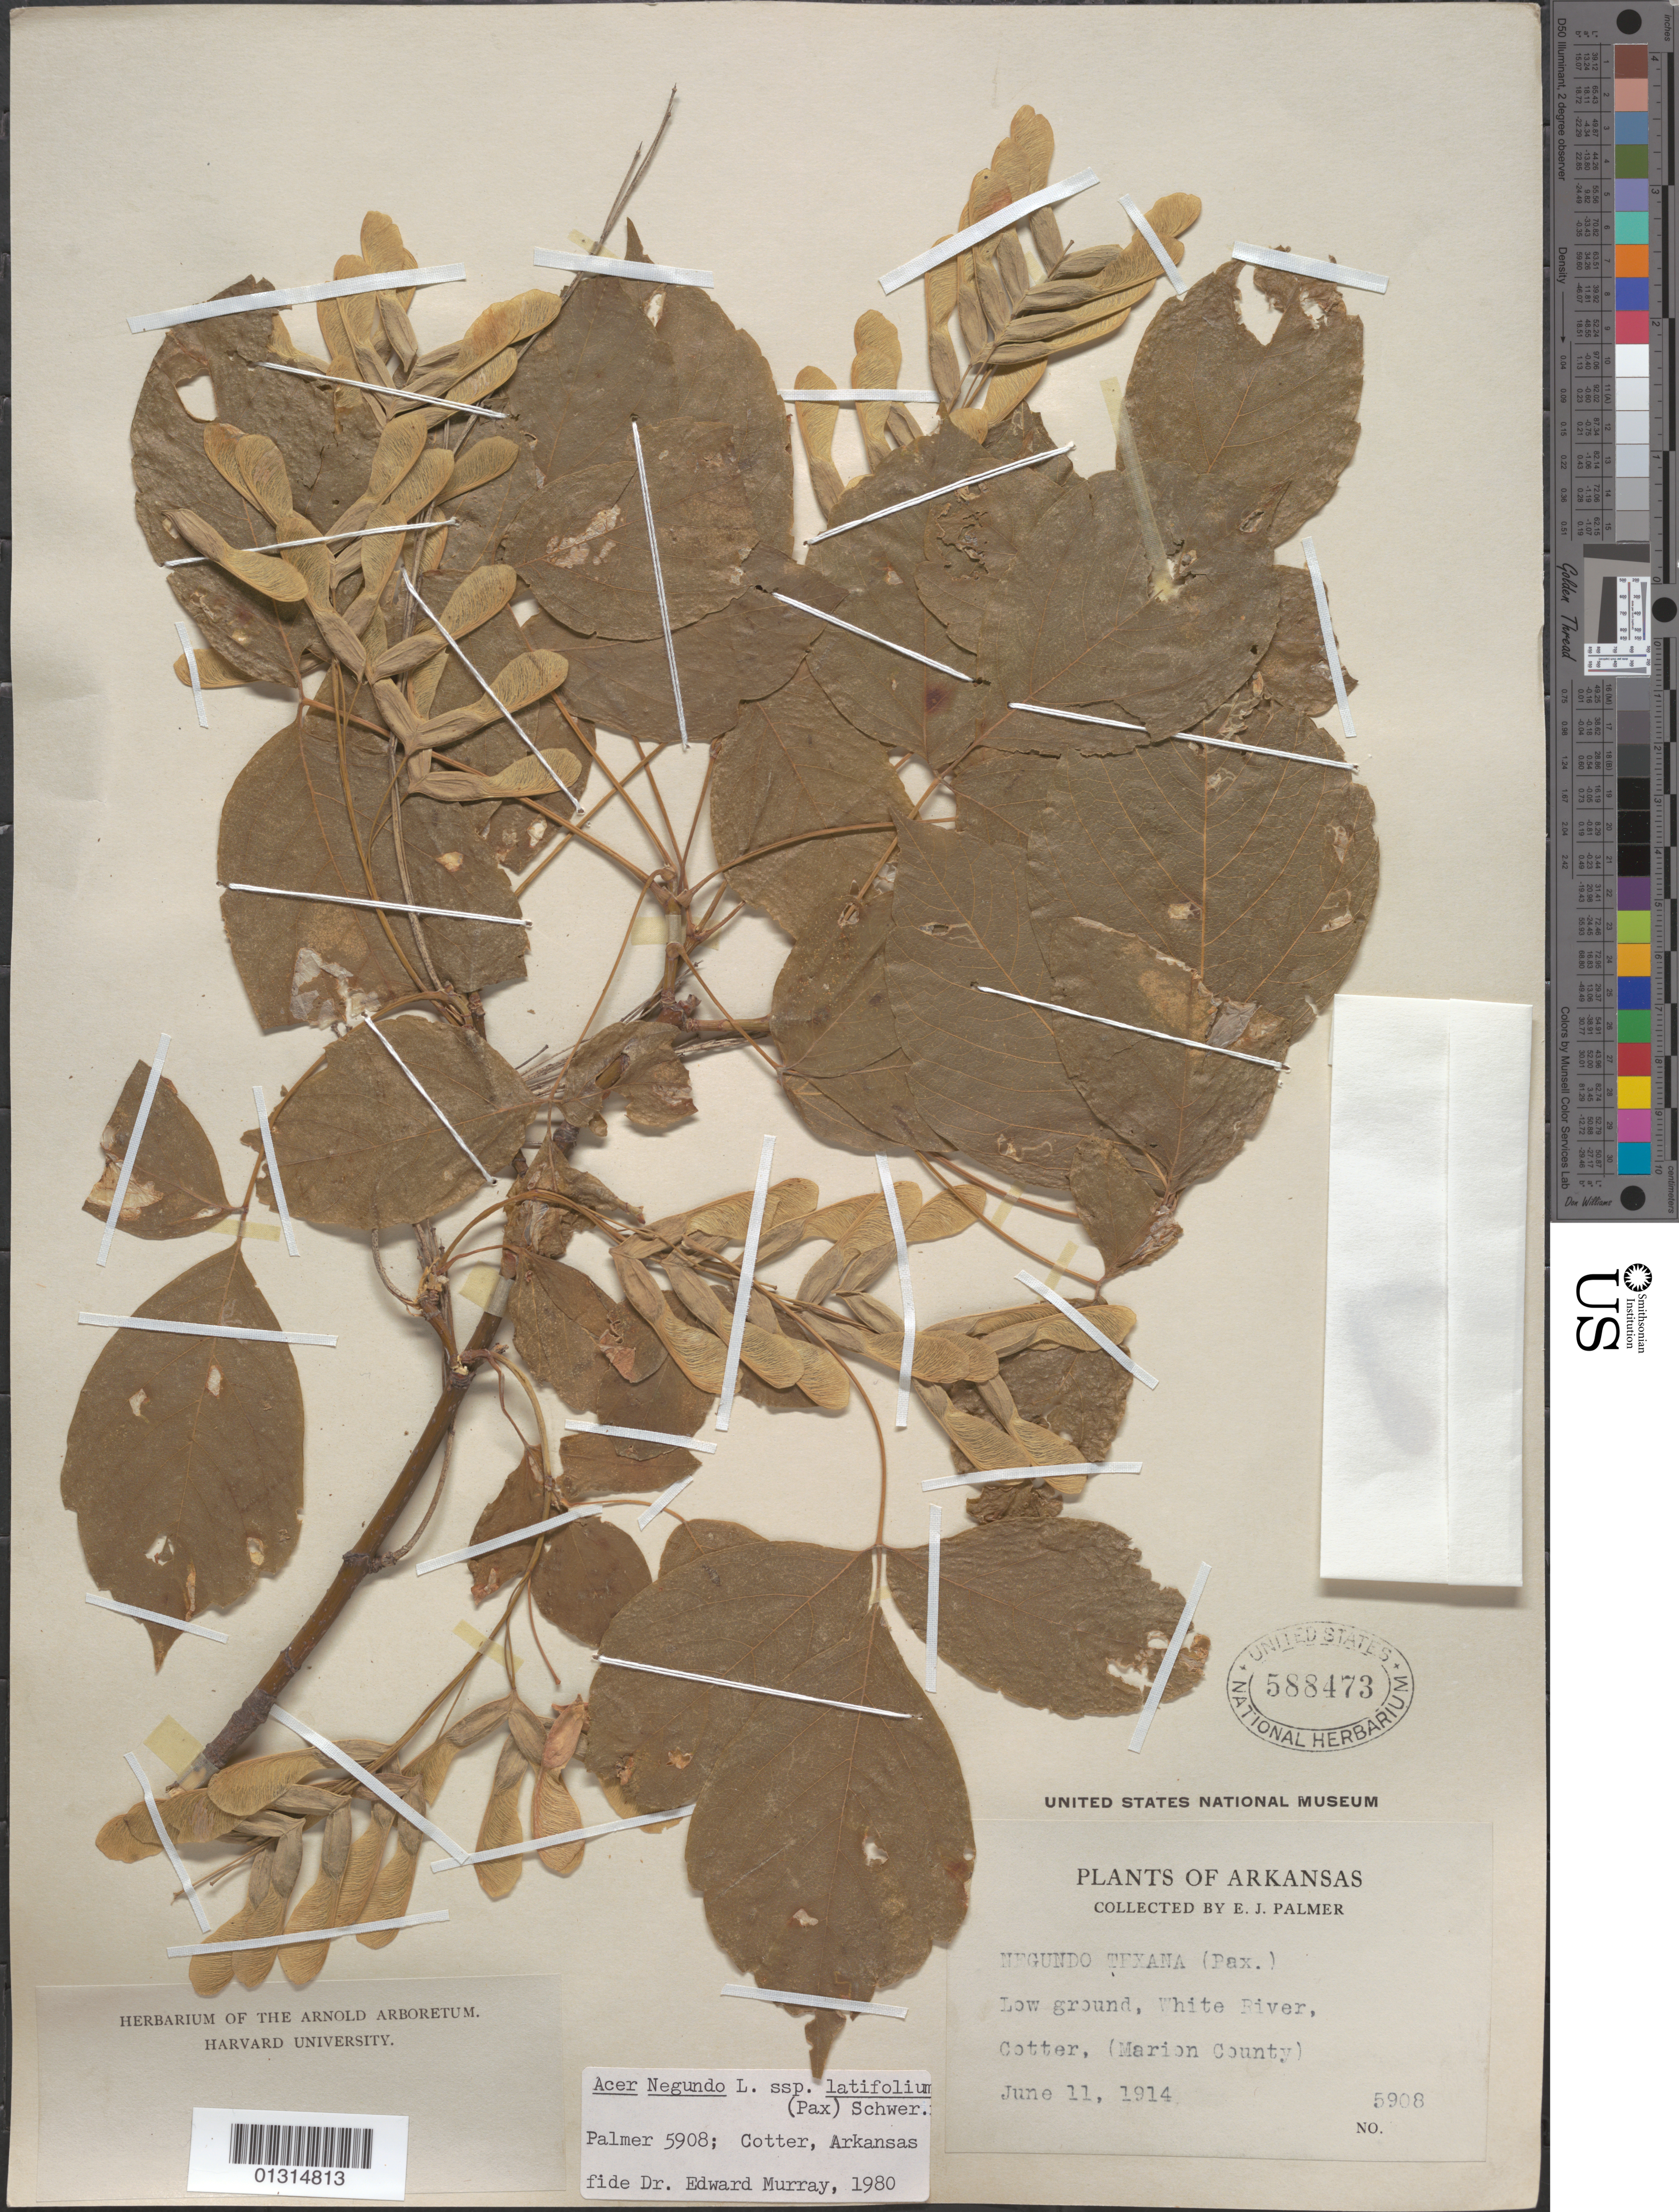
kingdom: Plantae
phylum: Tracheophyta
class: Magnoliopsida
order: Sapindales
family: Sapindaceae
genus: Acer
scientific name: Acer negundo subsp. latifolium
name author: (Pax) Schwer.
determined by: Murray, Edward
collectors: E. J. Palmer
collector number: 5908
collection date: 1914-06-11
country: United States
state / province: Arkansas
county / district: Marion County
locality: Marion County, Cotter, White River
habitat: Low ground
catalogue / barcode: US 588473